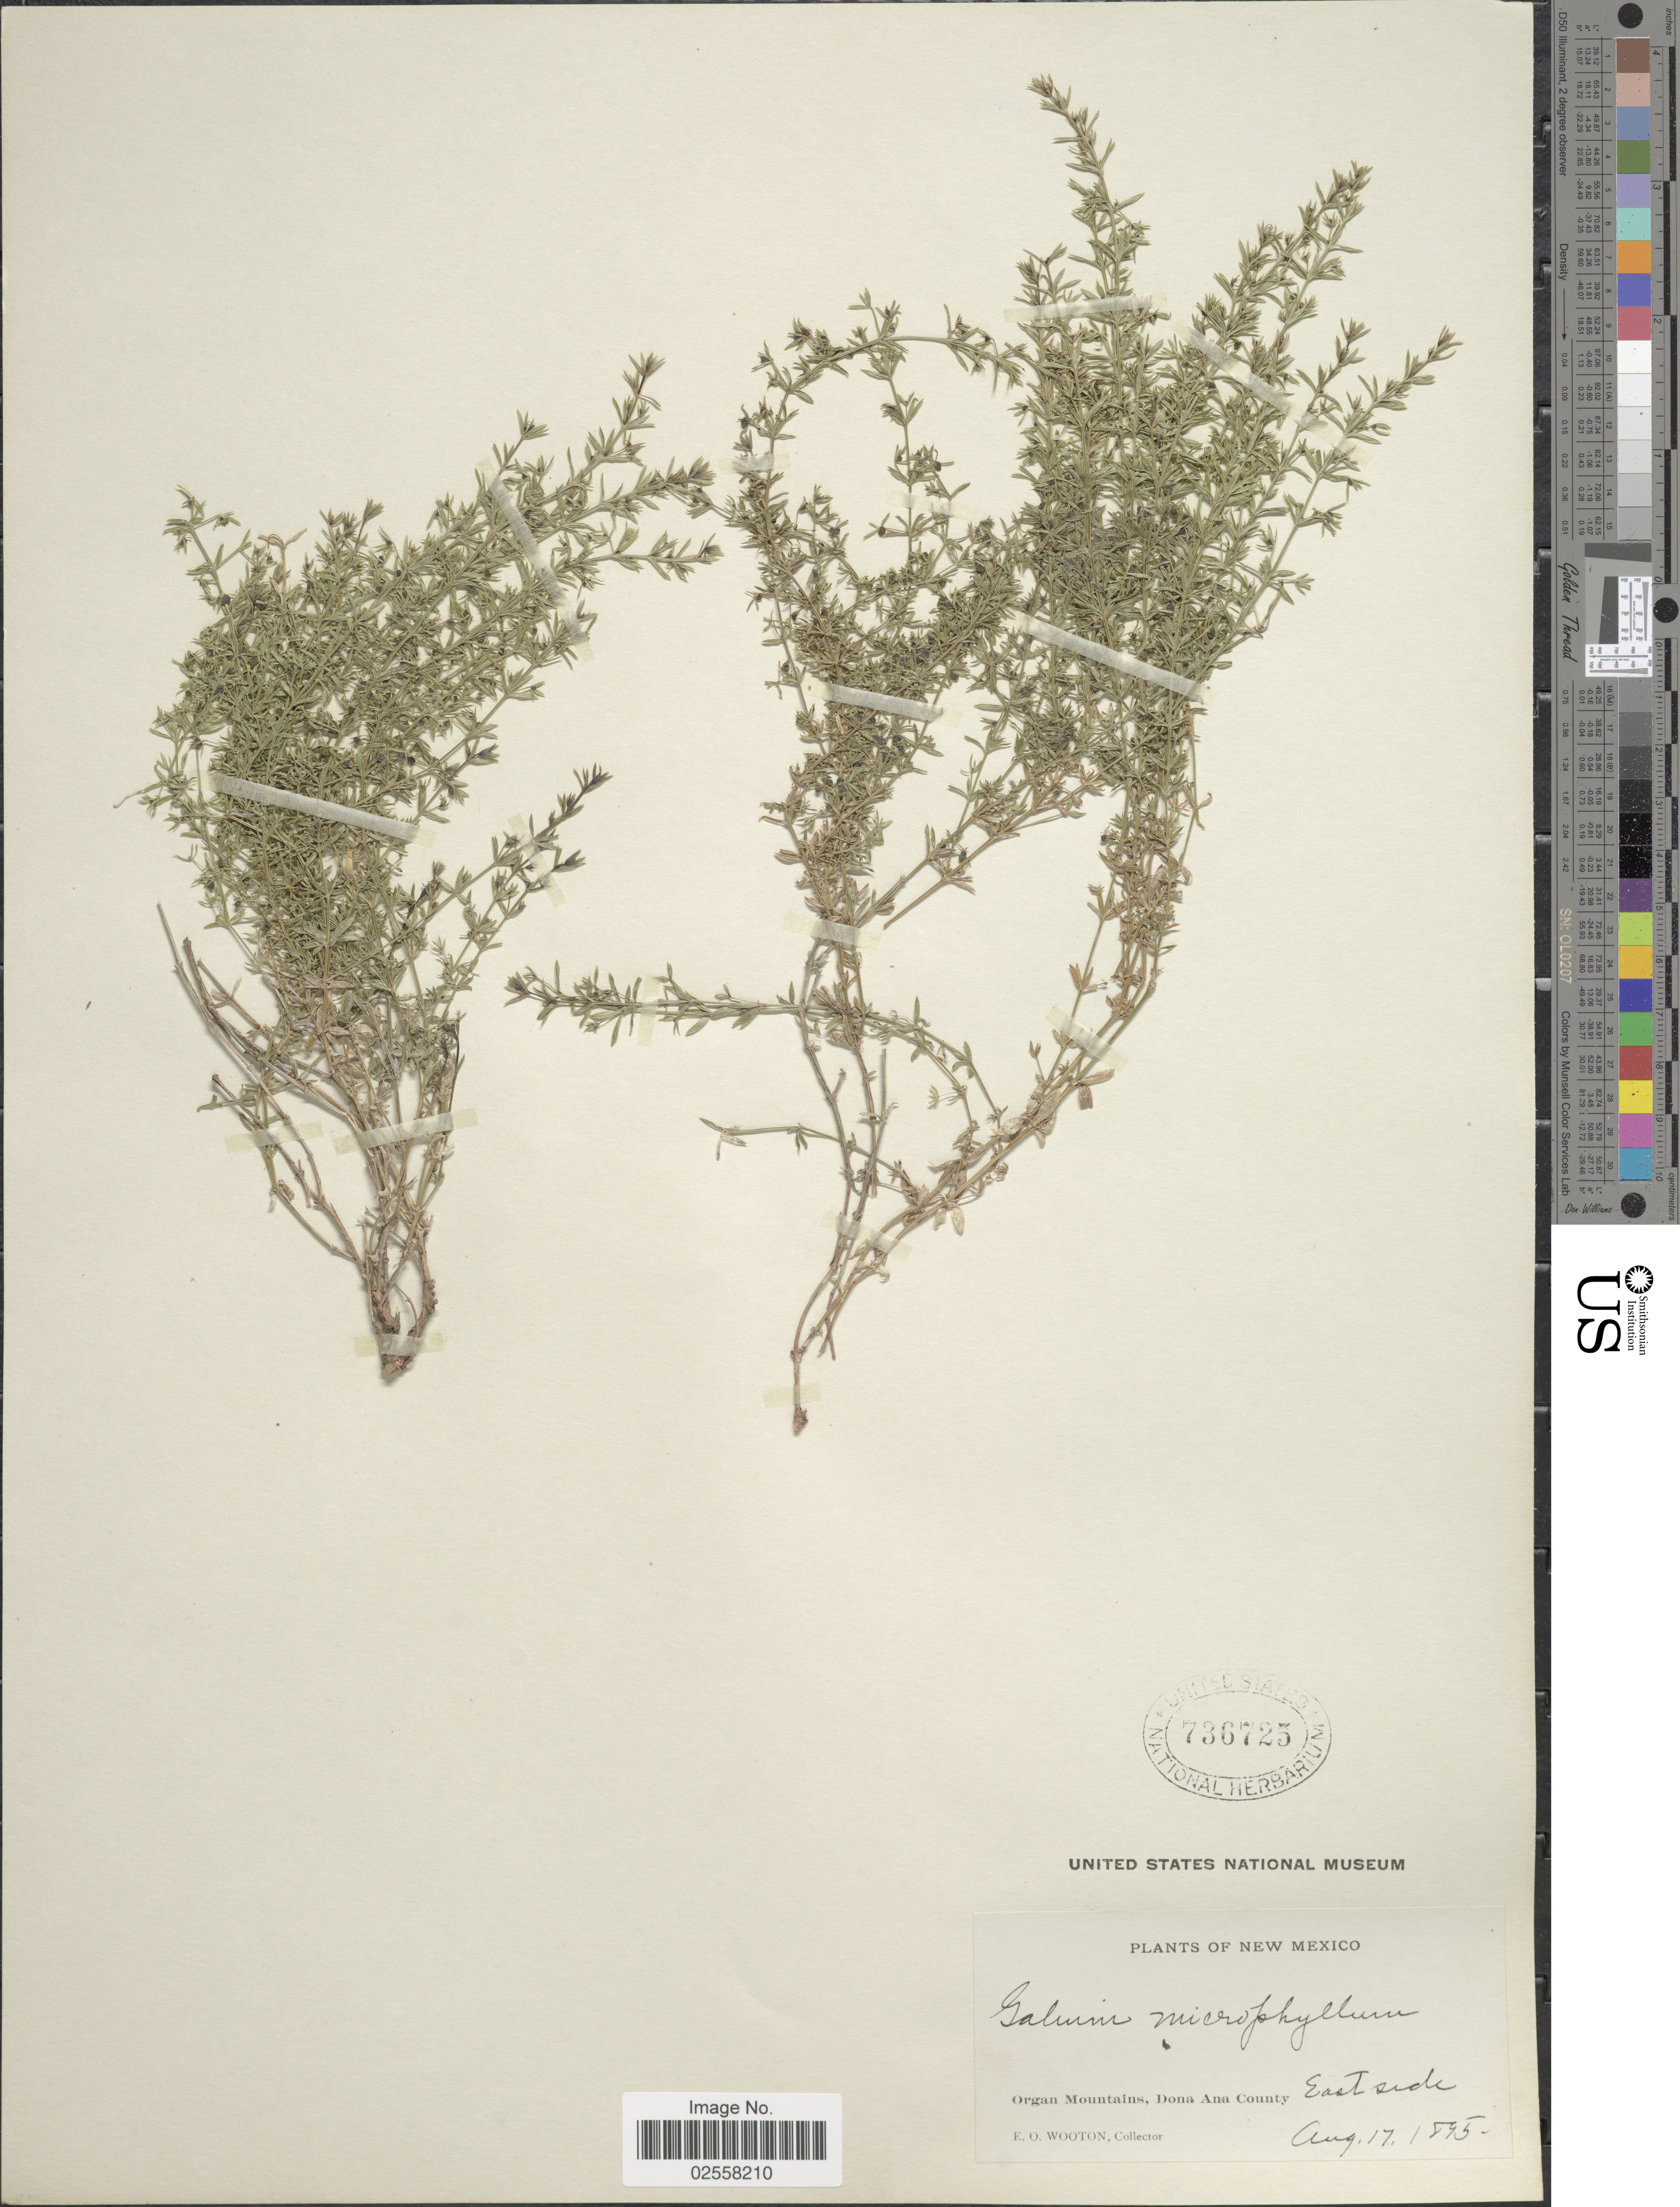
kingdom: Plantae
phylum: Tracheophyta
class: Magnoliopsida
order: Gentianales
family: Rubiaceae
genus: Galium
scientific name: Galium microphyllum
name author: A. Gray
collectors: E. O. Wooton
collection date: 1895-08-17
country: United States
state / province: New Mexico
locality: Organ Mountains, Dona Ana County, East side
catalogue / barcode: US 736725